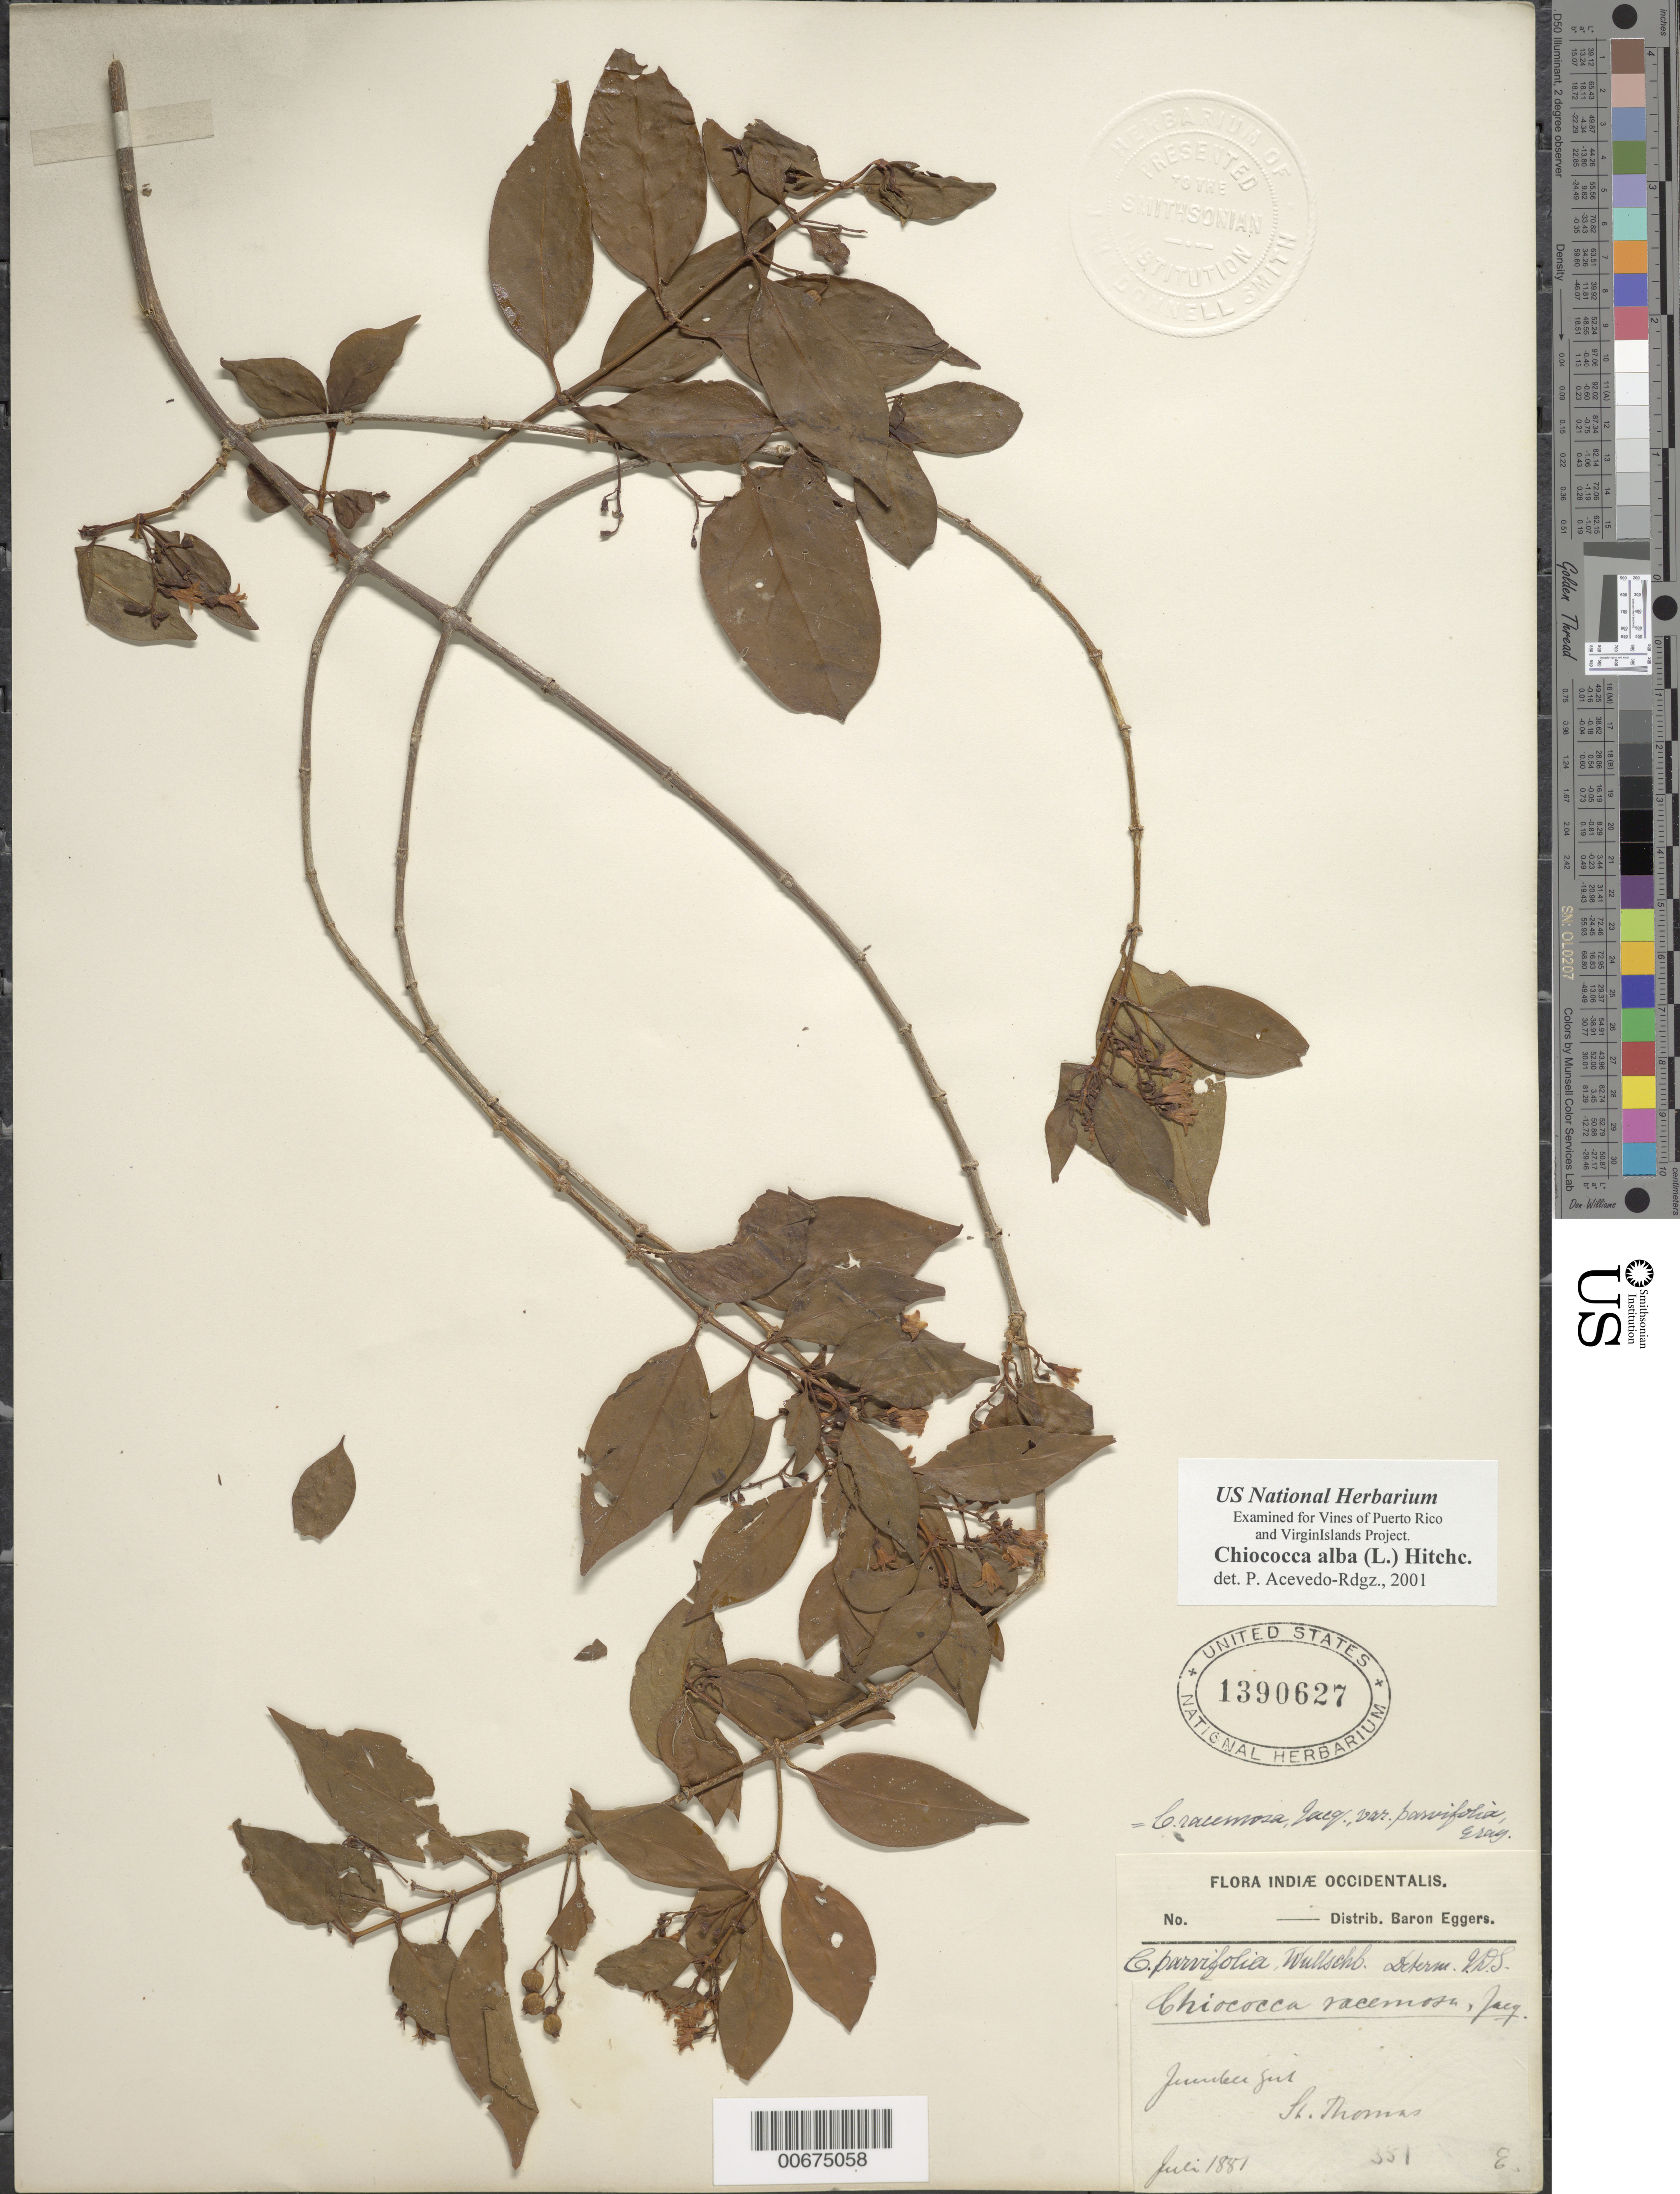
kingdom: Plantae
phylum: Tracheophyta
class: Magnoliopsida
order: Gentianales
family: Rubiaceae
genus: Chiococca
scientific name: Chiococca alba subsp. alba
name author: (L.) Hitchc.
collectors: -. Eggers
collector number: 351?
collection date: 1881-07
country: U.S. Virgin Islands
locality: St. Thomas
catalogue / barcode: US 1390627